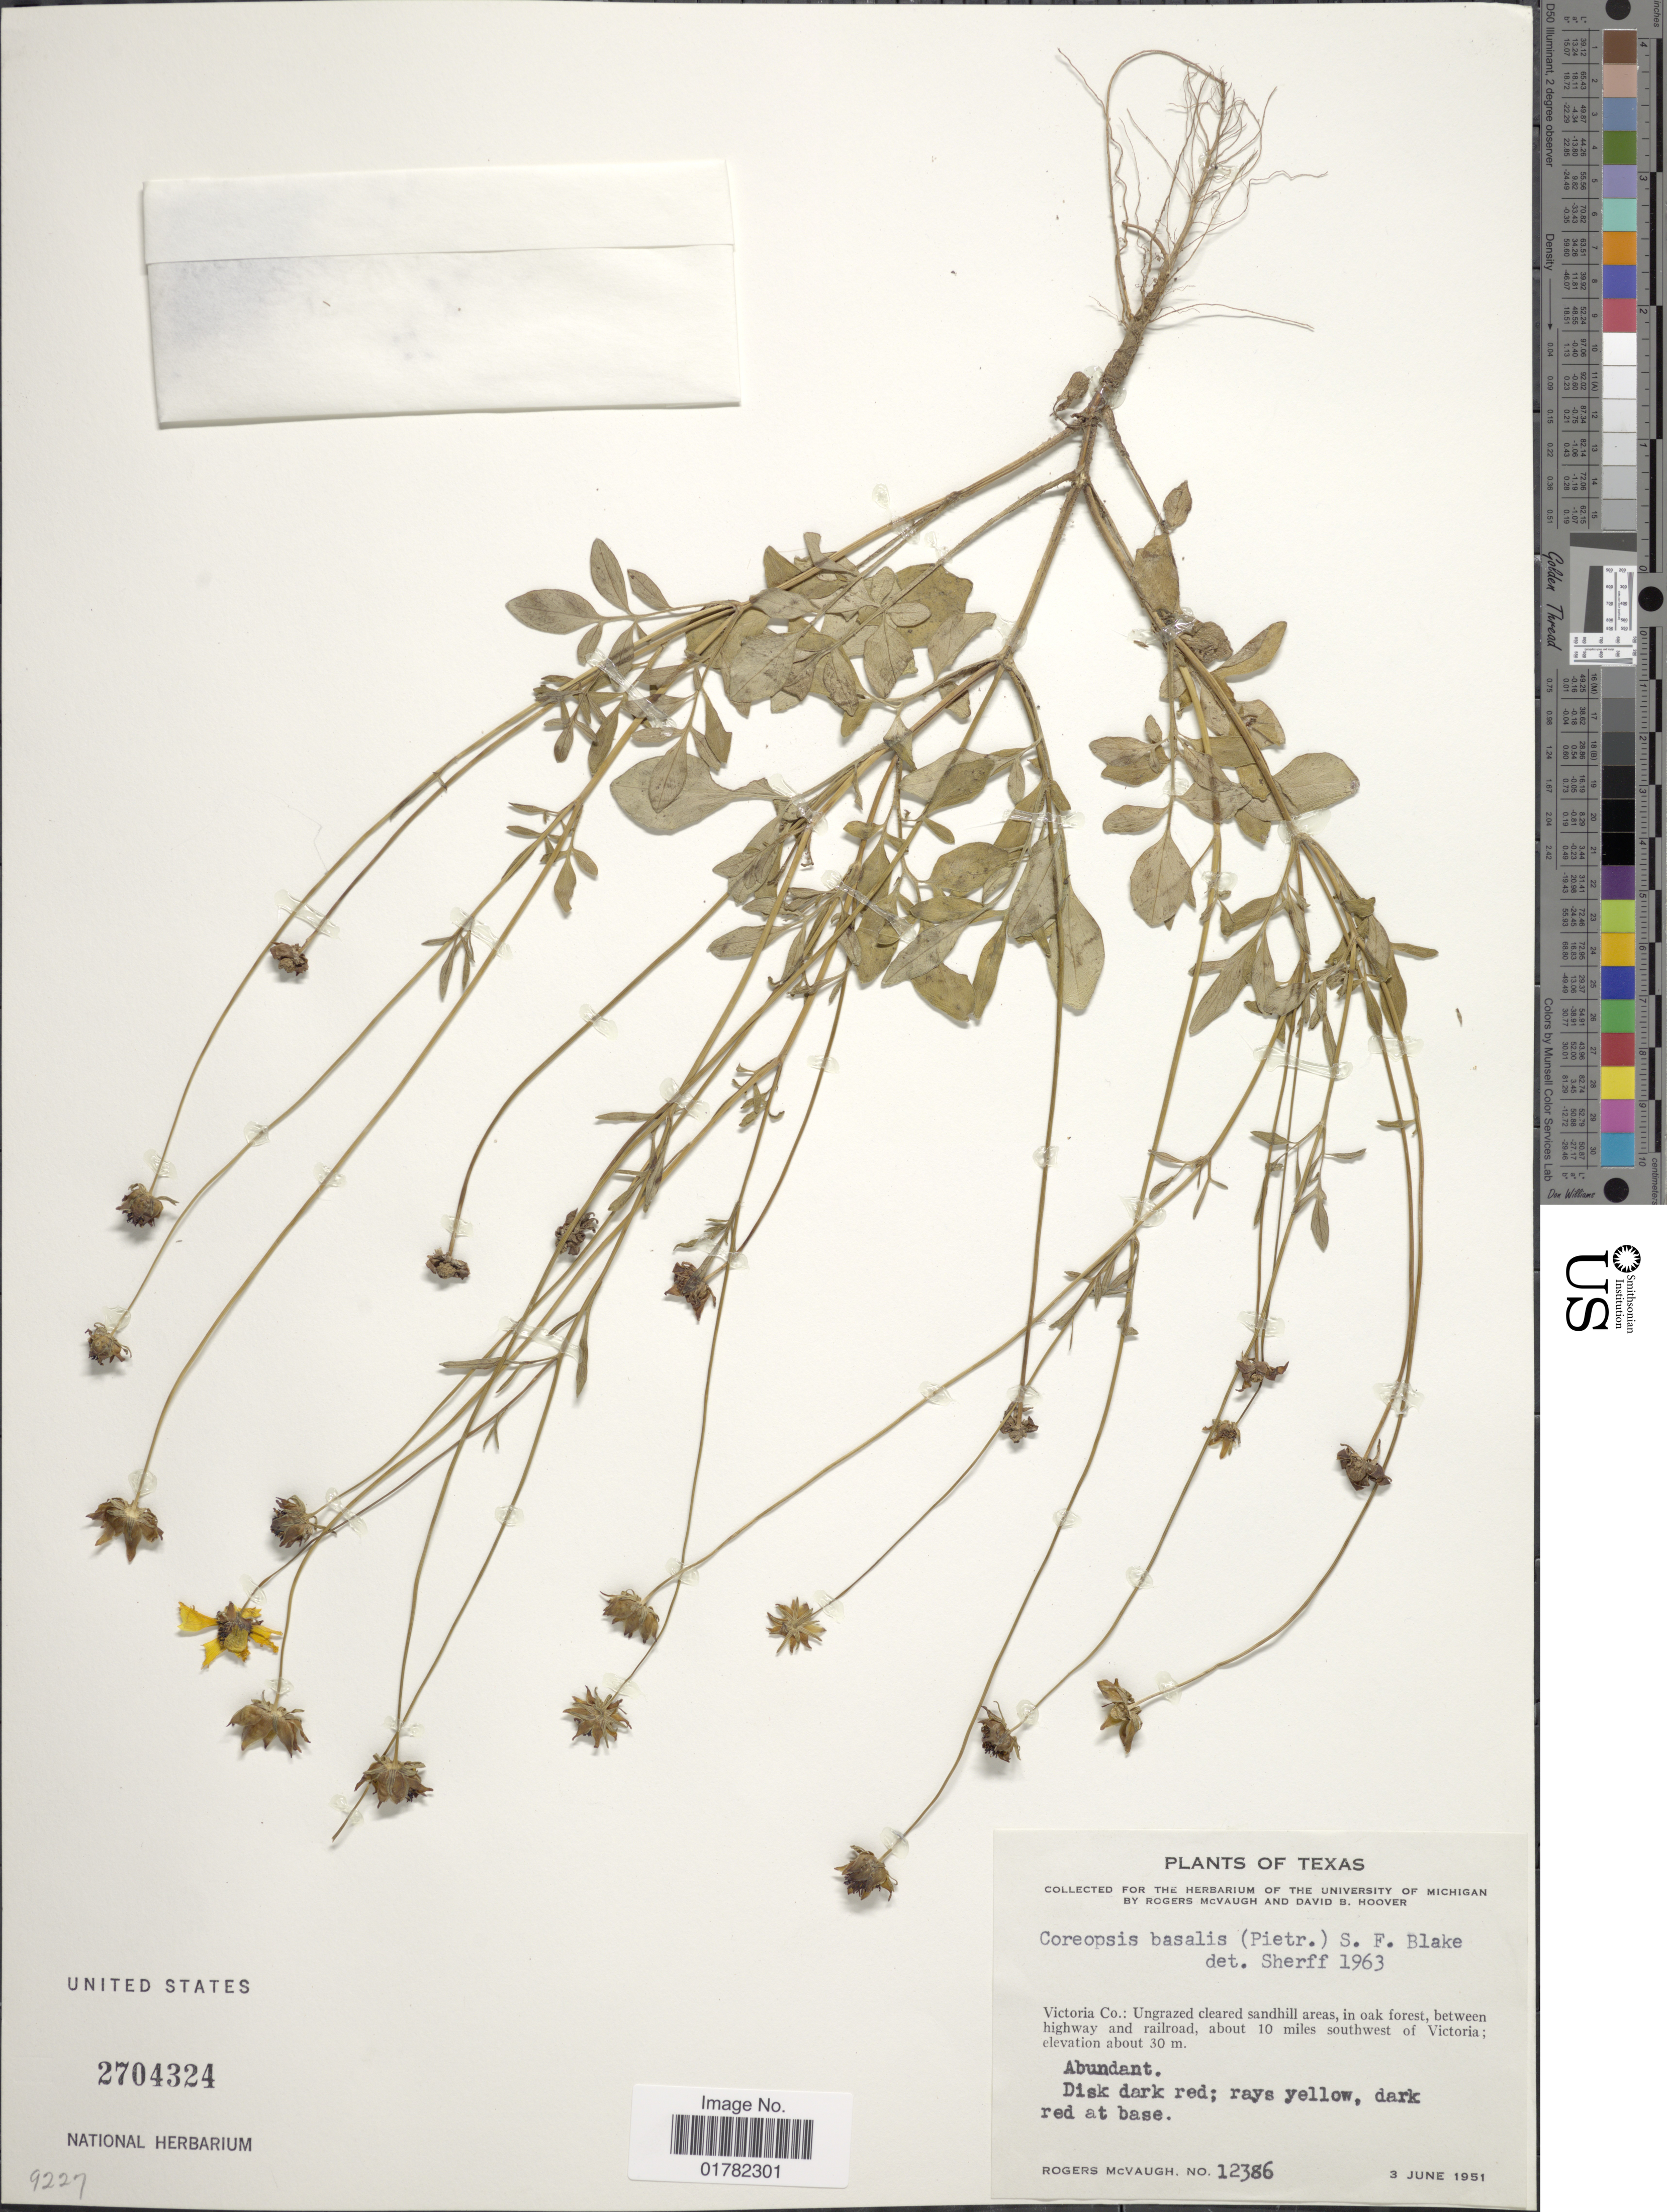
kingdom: Plantae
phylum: Tracheophyta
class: Magnoliopsida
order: Asterales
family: Asteraceae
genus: Coreopsis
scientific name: Coreopsis basalis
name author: S.F. Blake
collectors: R. McVaugh & D. B. Hoover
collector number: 12386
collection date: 1951-06-03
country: United States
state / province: Texas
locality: Victoria Co.: ungrazed cleared sandhill areas, in oak forest, between highway and railroad, about 10 miles southwest of Victoria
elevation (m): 30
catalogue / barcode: US 2704324